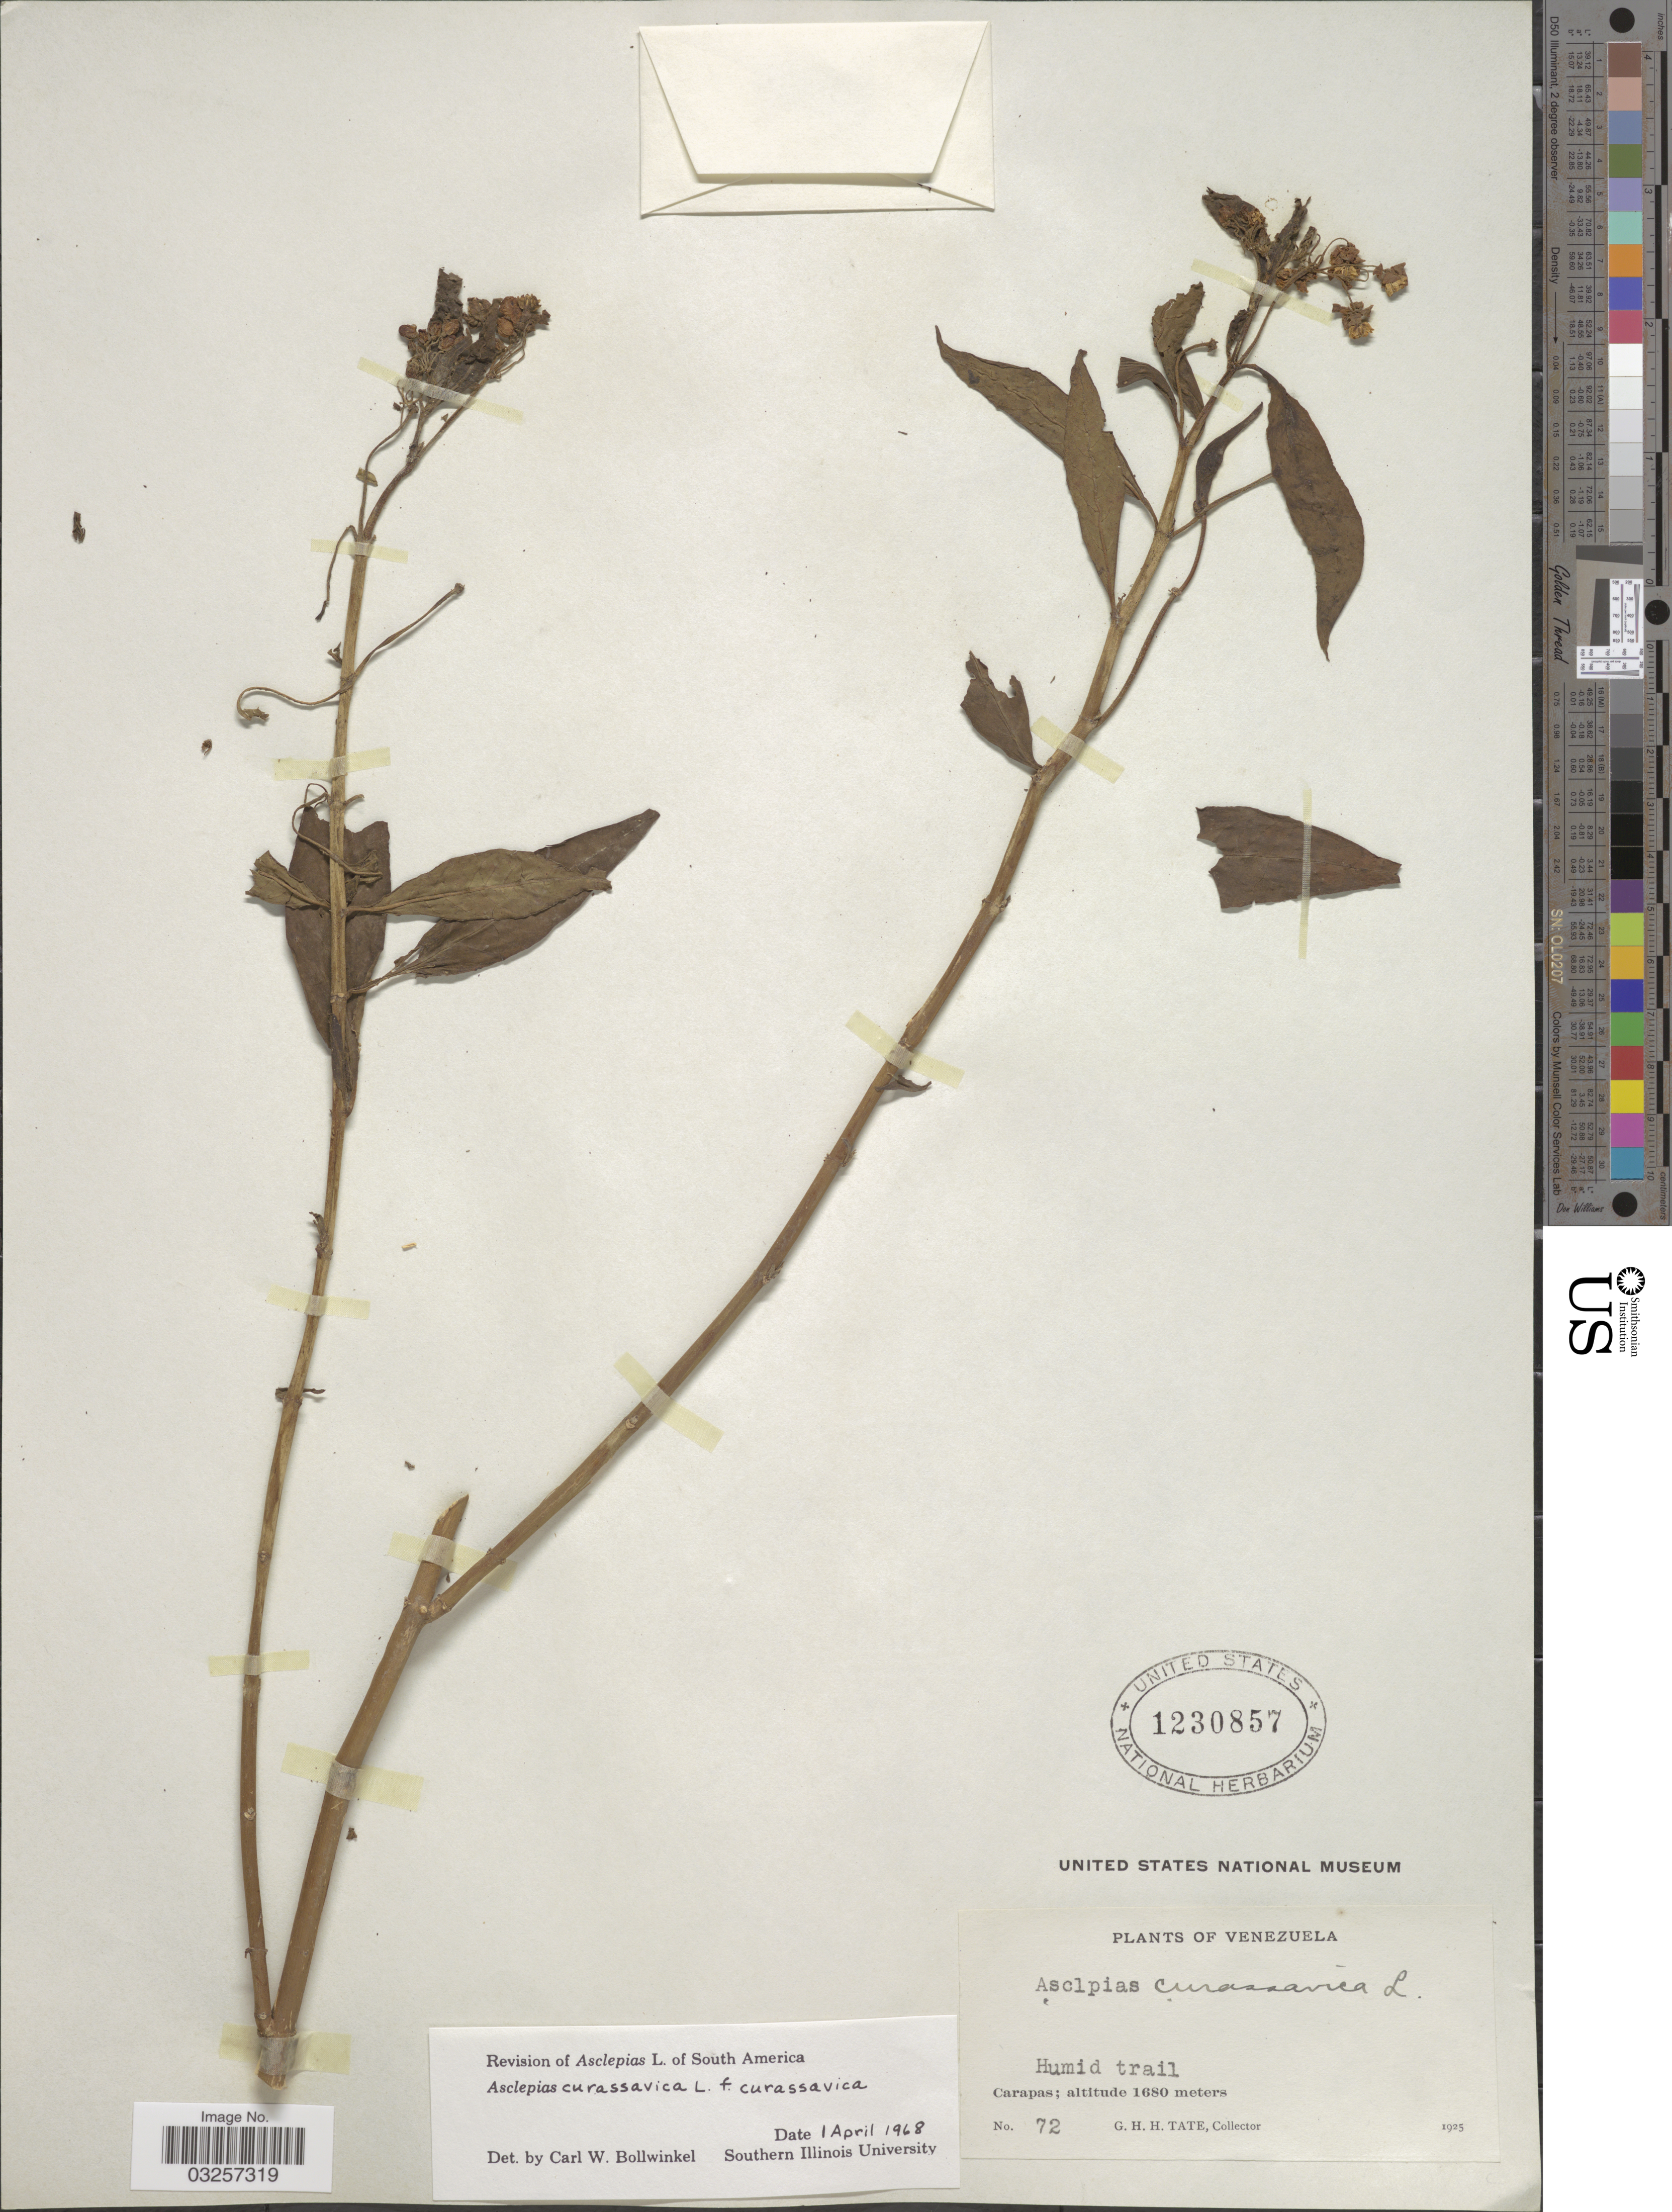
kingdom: Plantae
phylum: Tracheophyta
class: Magnoliopsida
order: Gentianales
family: Apocynaceae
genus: Asclepias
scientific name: Asclepias curassavica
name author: L.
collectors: G. H. H.Tate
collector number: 72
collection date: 1925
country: Venezuela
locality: Humid trail. Carapas.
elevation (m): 1680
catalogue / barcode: US 1230857